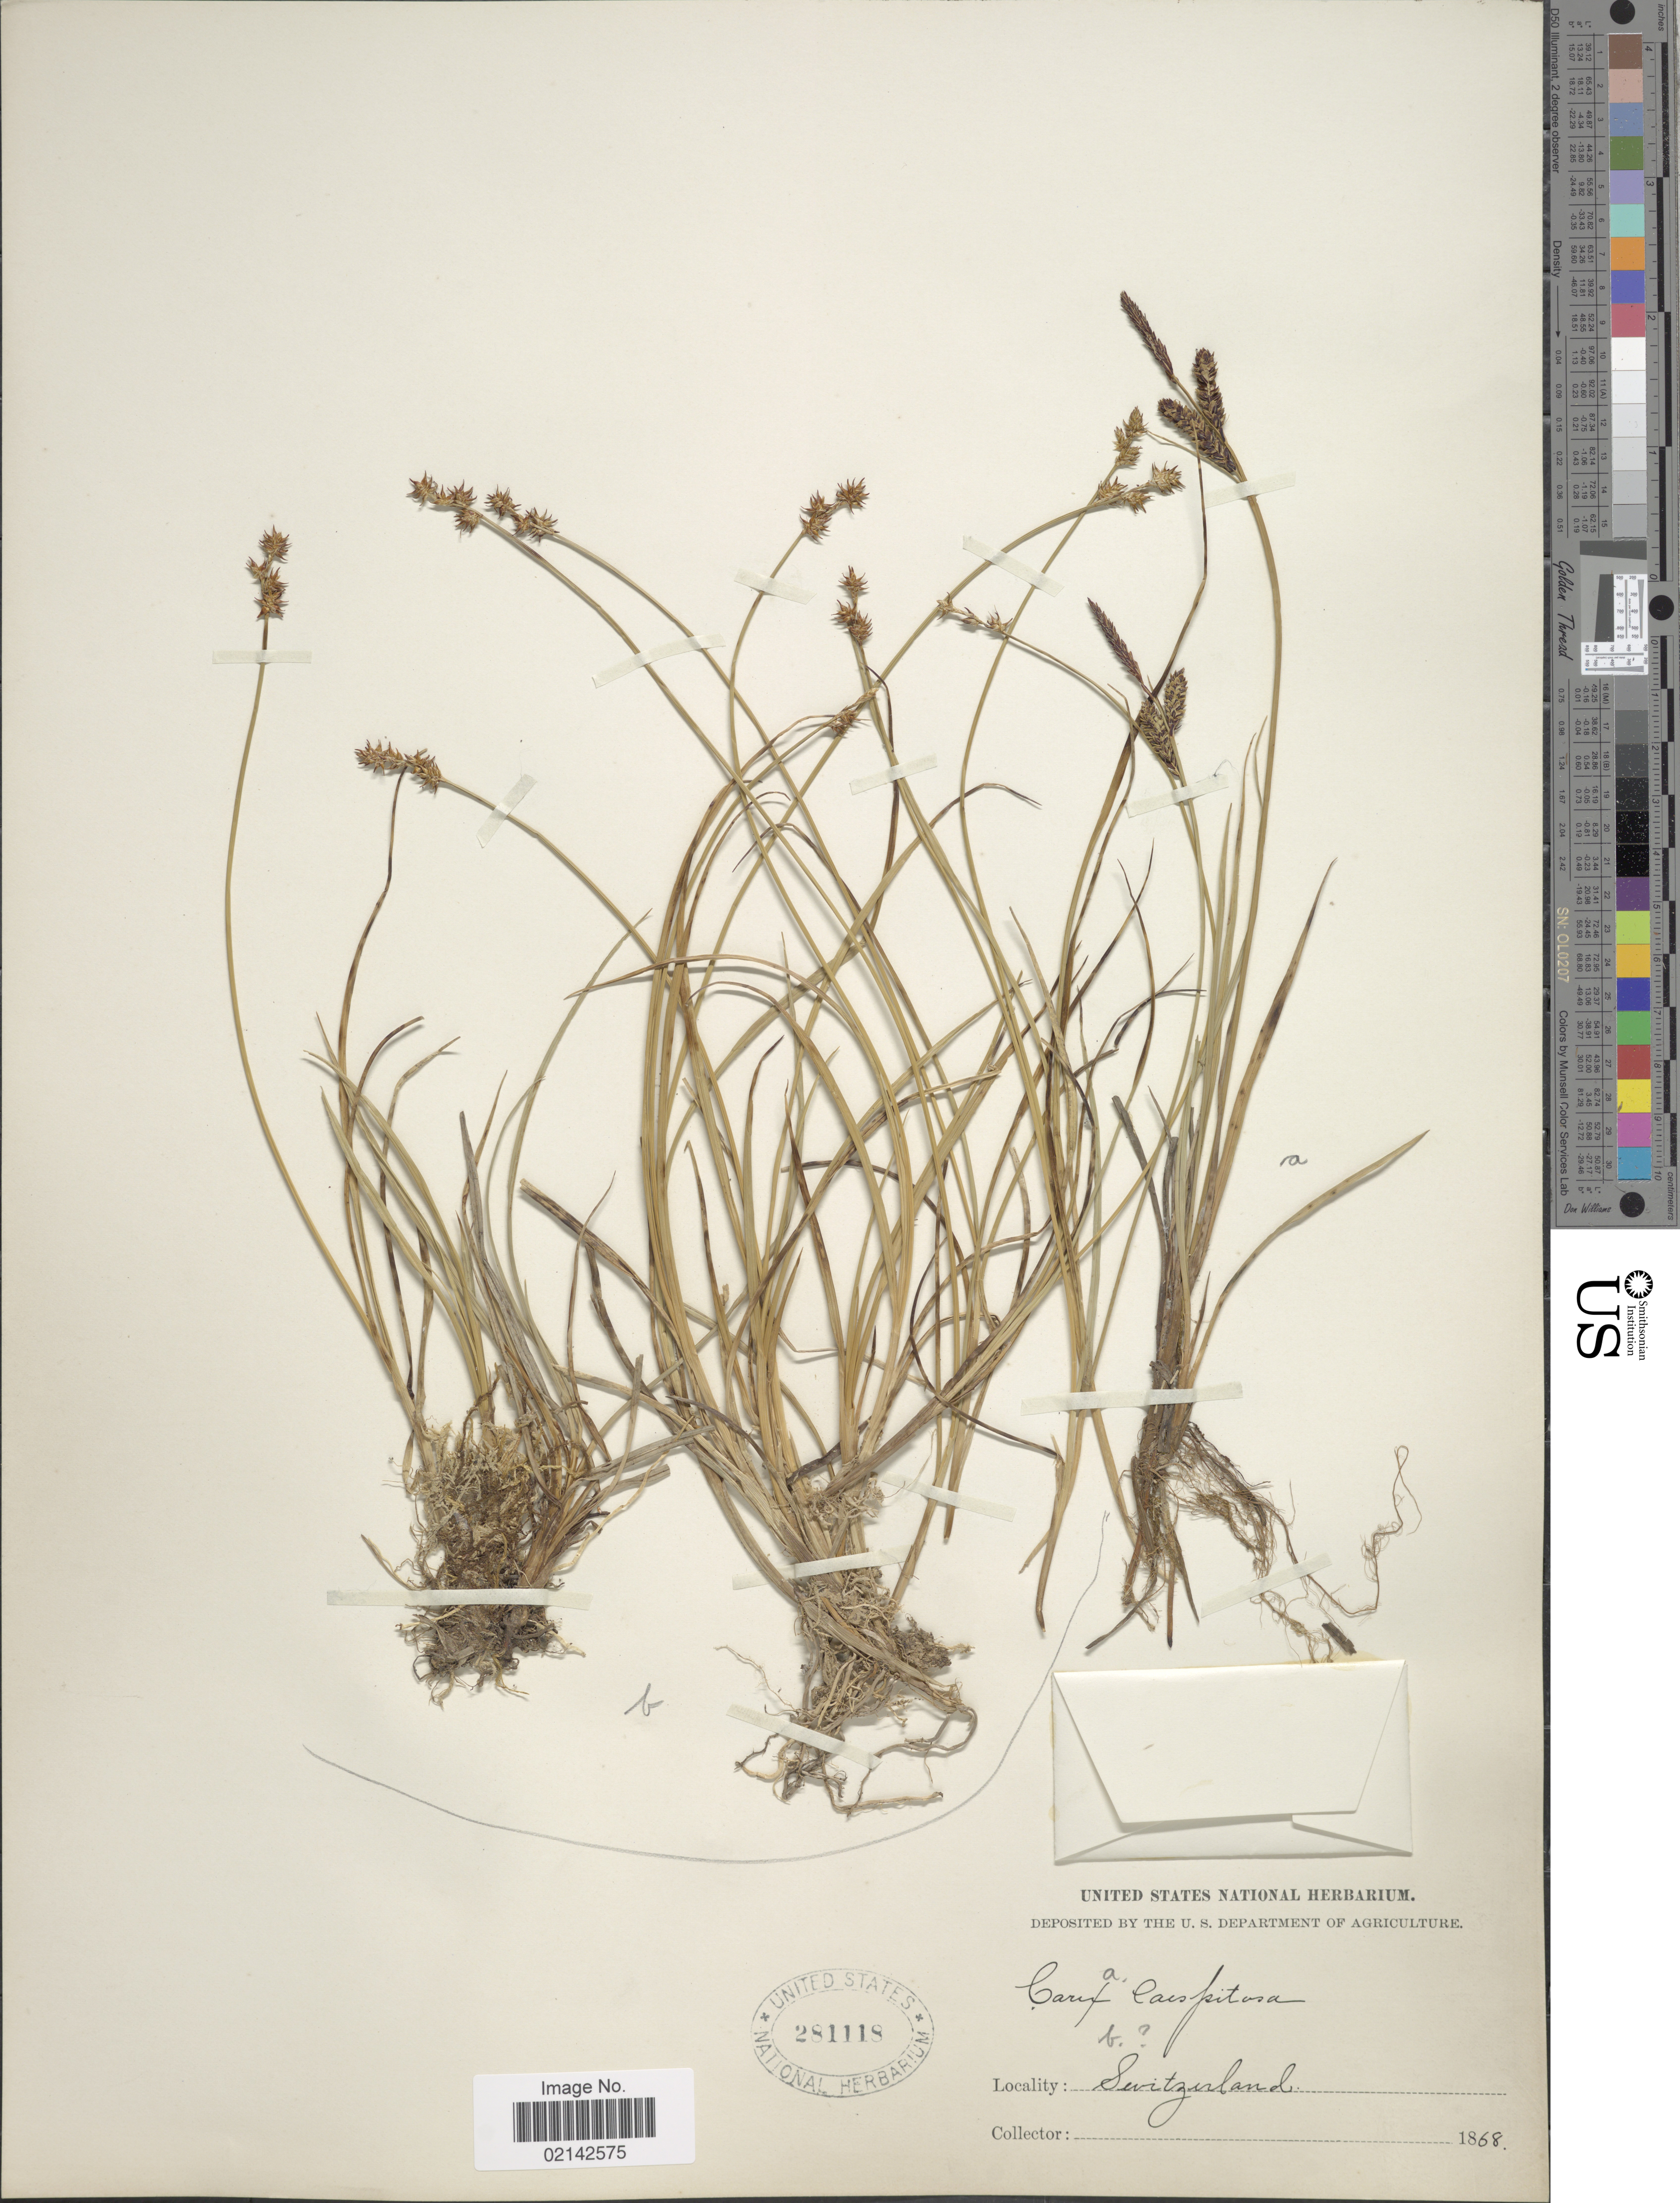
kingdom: Plantae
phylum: Tracheophyta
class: Liliopsida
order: Poales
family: Cyperaceae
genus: Carex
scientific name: Carex cespitosa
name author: L.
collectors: ex herb. United States National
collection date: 1868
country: Switzerland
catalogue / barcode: US 281118